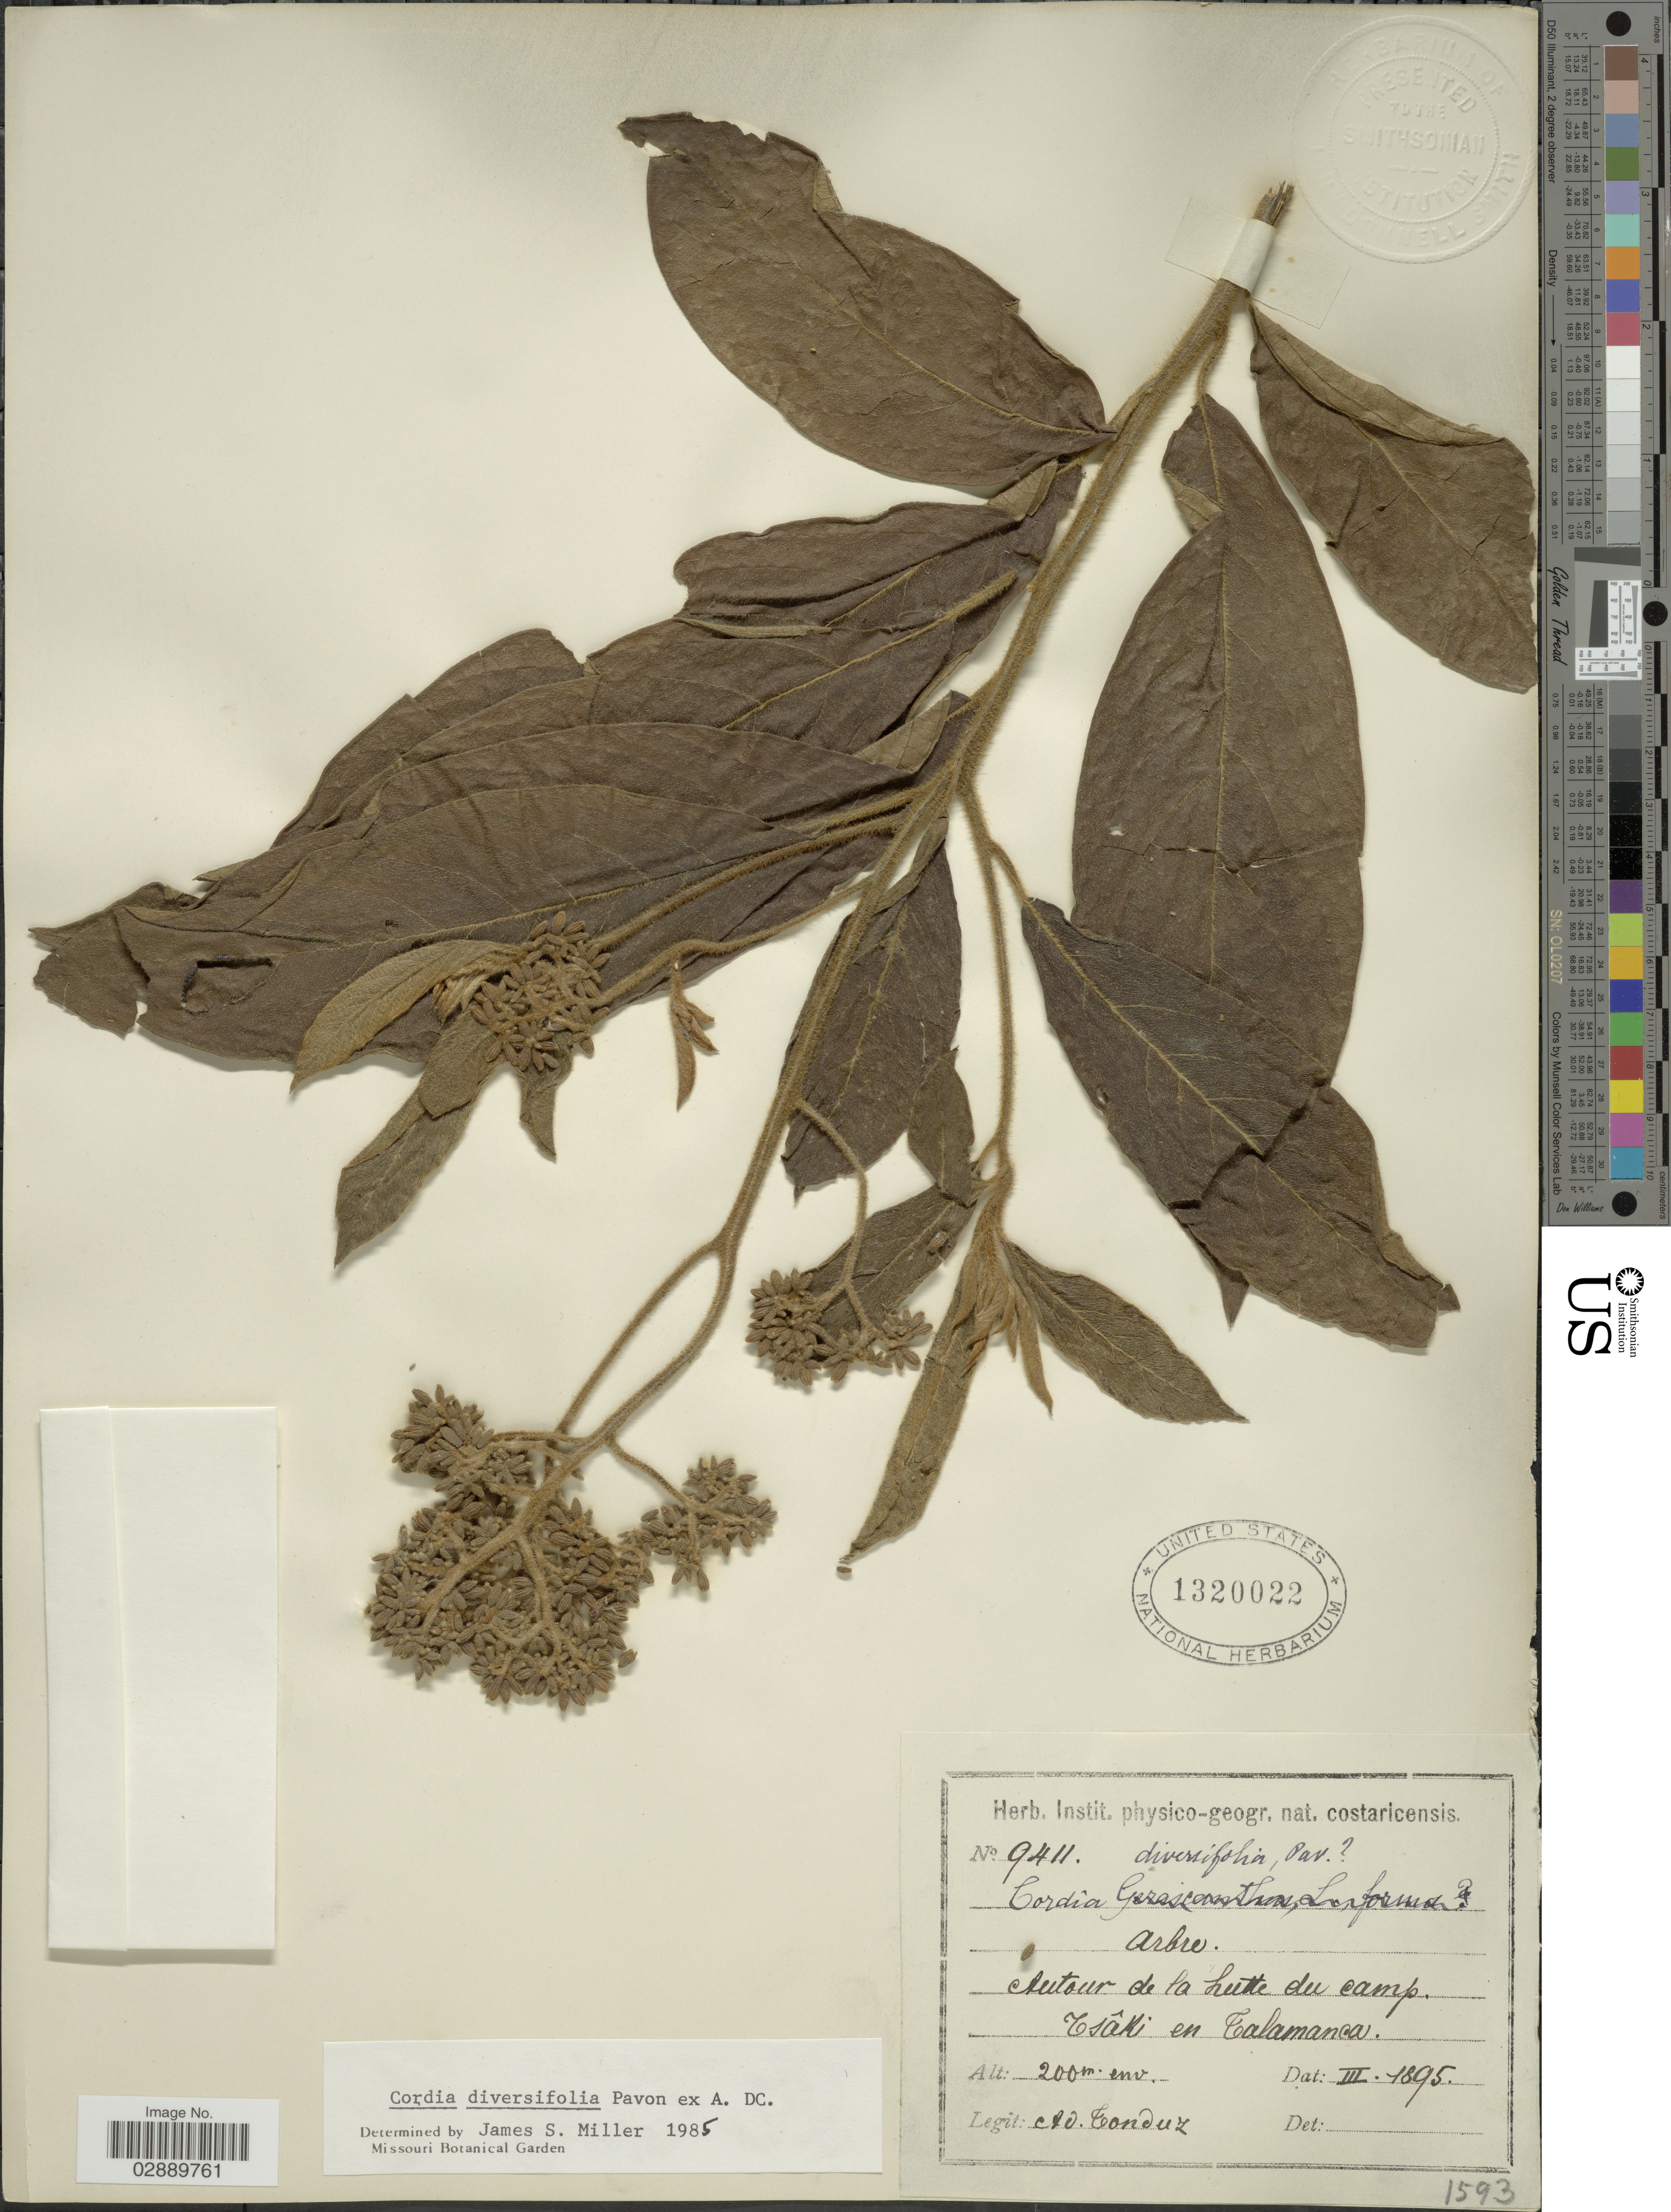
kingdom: Plantae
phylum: Tracheophyta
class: Magnoliopsida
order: Boraginales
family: Cordiaceae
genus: Cordia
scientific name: Cordia diversifolia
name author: Pav. ex DC.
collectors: A. Tonduz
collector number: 9411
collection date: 1895-03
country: Costa Rica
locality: Tsâki en Talamanca.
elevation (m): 200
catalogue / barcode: US 1320022